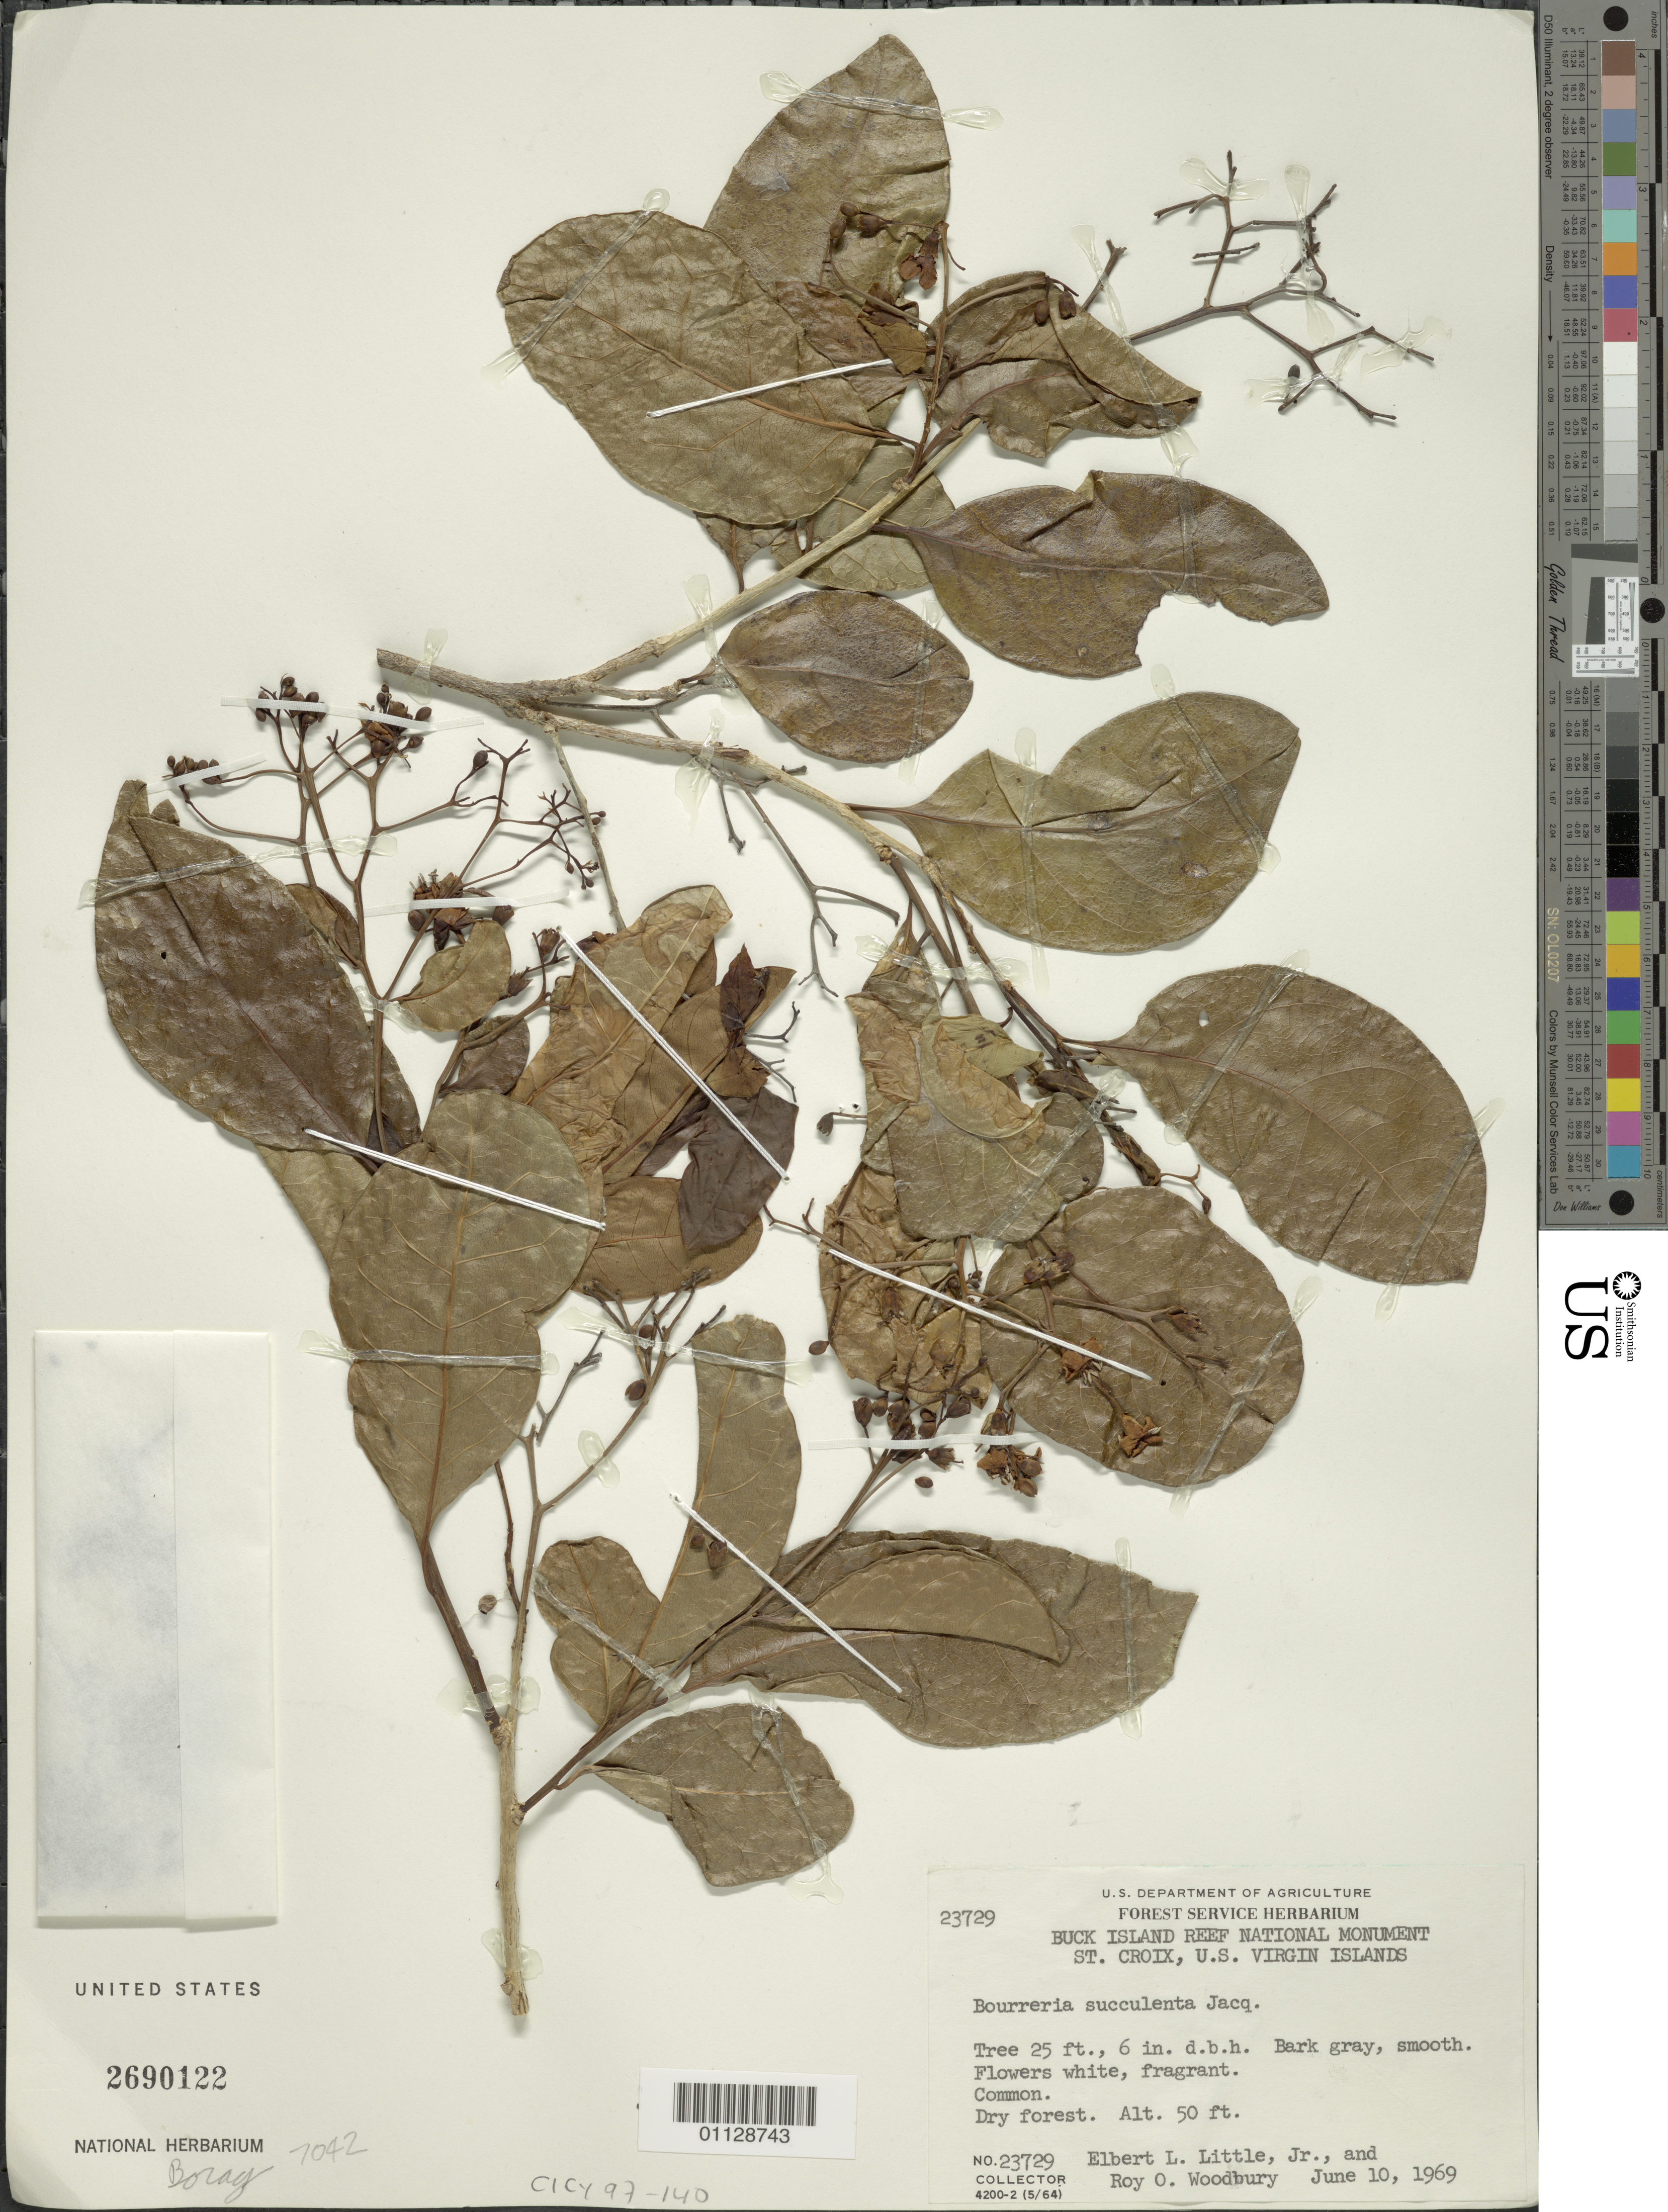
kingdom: Plantae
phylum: Tracheophyta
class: Magnoliopsida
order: Boraginales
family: Ehretiaceae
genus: Bourreria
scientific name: Bourreria succulenta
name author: Jacq.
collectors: E. L. Little & R. O. Woodbury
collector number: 23729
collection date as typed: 10 Jun 1969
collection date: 1969-06-10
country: U.S. Virgin Islands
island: St. Croix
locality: Buck Island Reef National Monument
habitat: dry forest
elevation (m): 15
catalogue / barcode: US 2690122